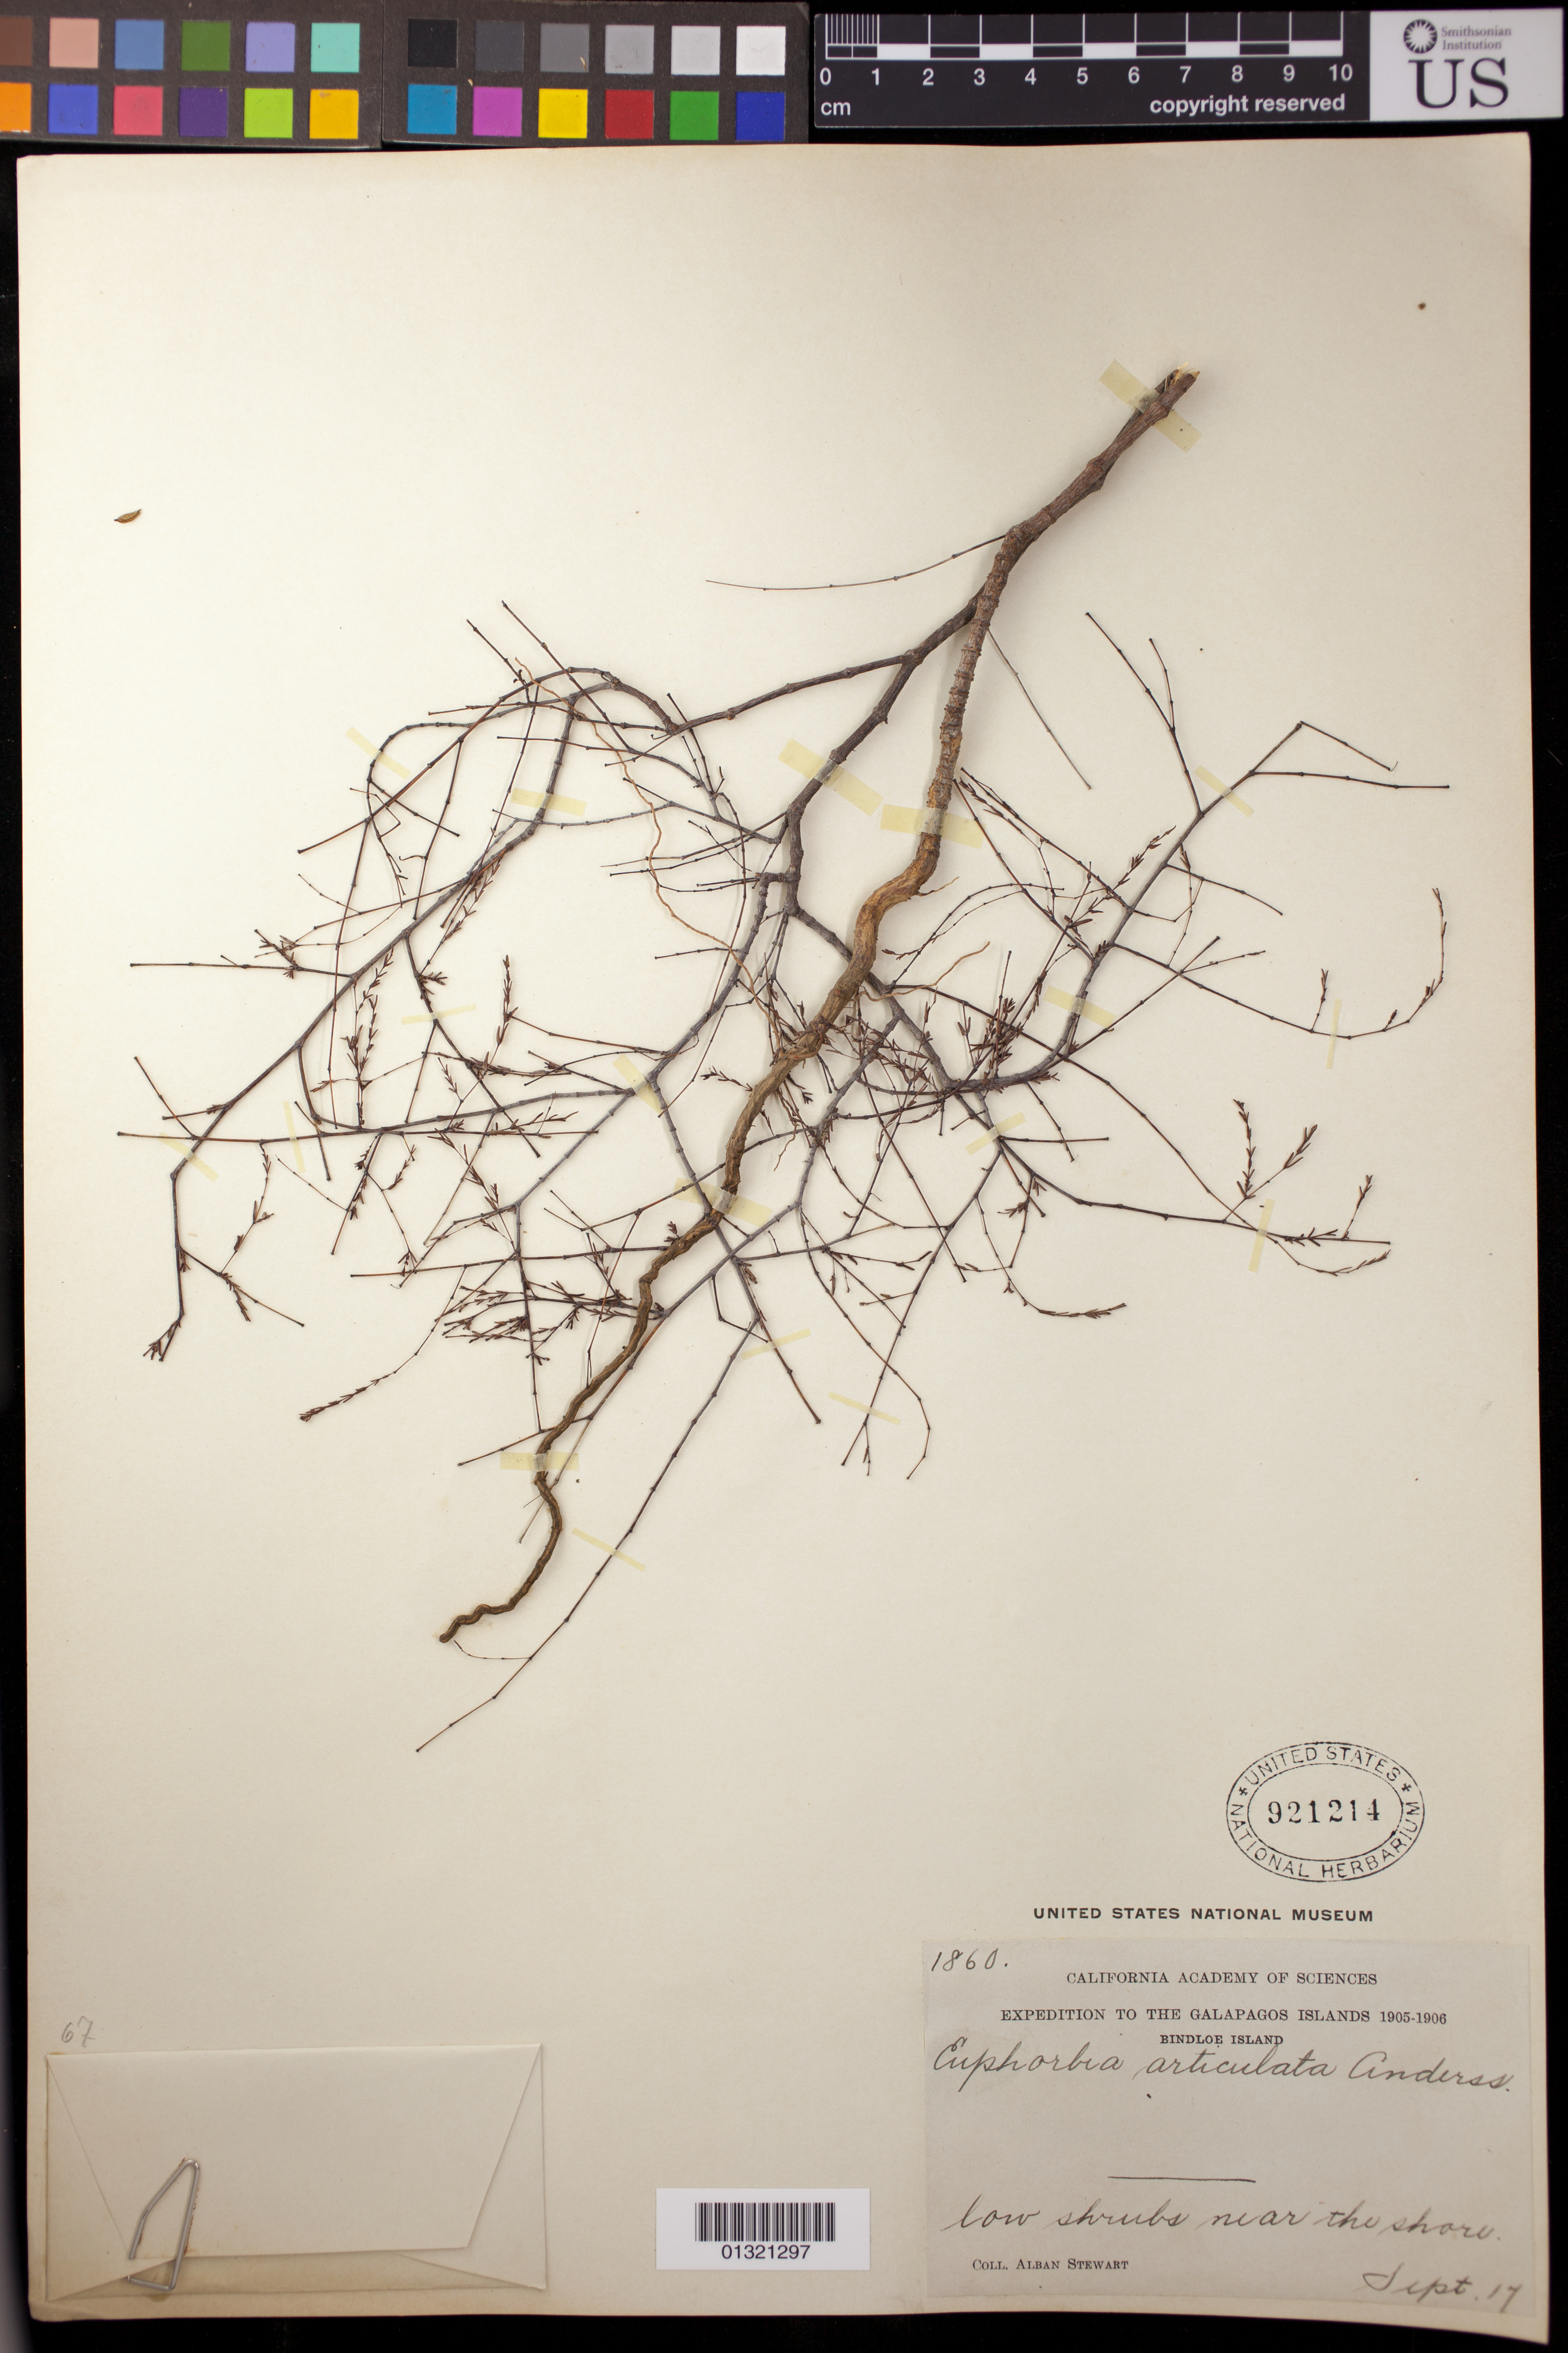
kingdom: Plantae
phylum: Tracheophyta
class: Magnoliopsida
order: Malpighiales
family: Euphorbiaceae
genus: Euphorbia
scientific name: Euphorbia punctulata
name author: Andersson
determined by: Strong, Mark T., (BOT), Smithsonian Institution - National Museum of Natural History (UNITED STATES)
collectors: A. Stewart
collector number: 1860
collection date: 1905-09-17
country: Ecuador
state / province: Colón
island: Marchena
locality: Bindloe [Marchena] Island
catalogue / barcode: US 921214